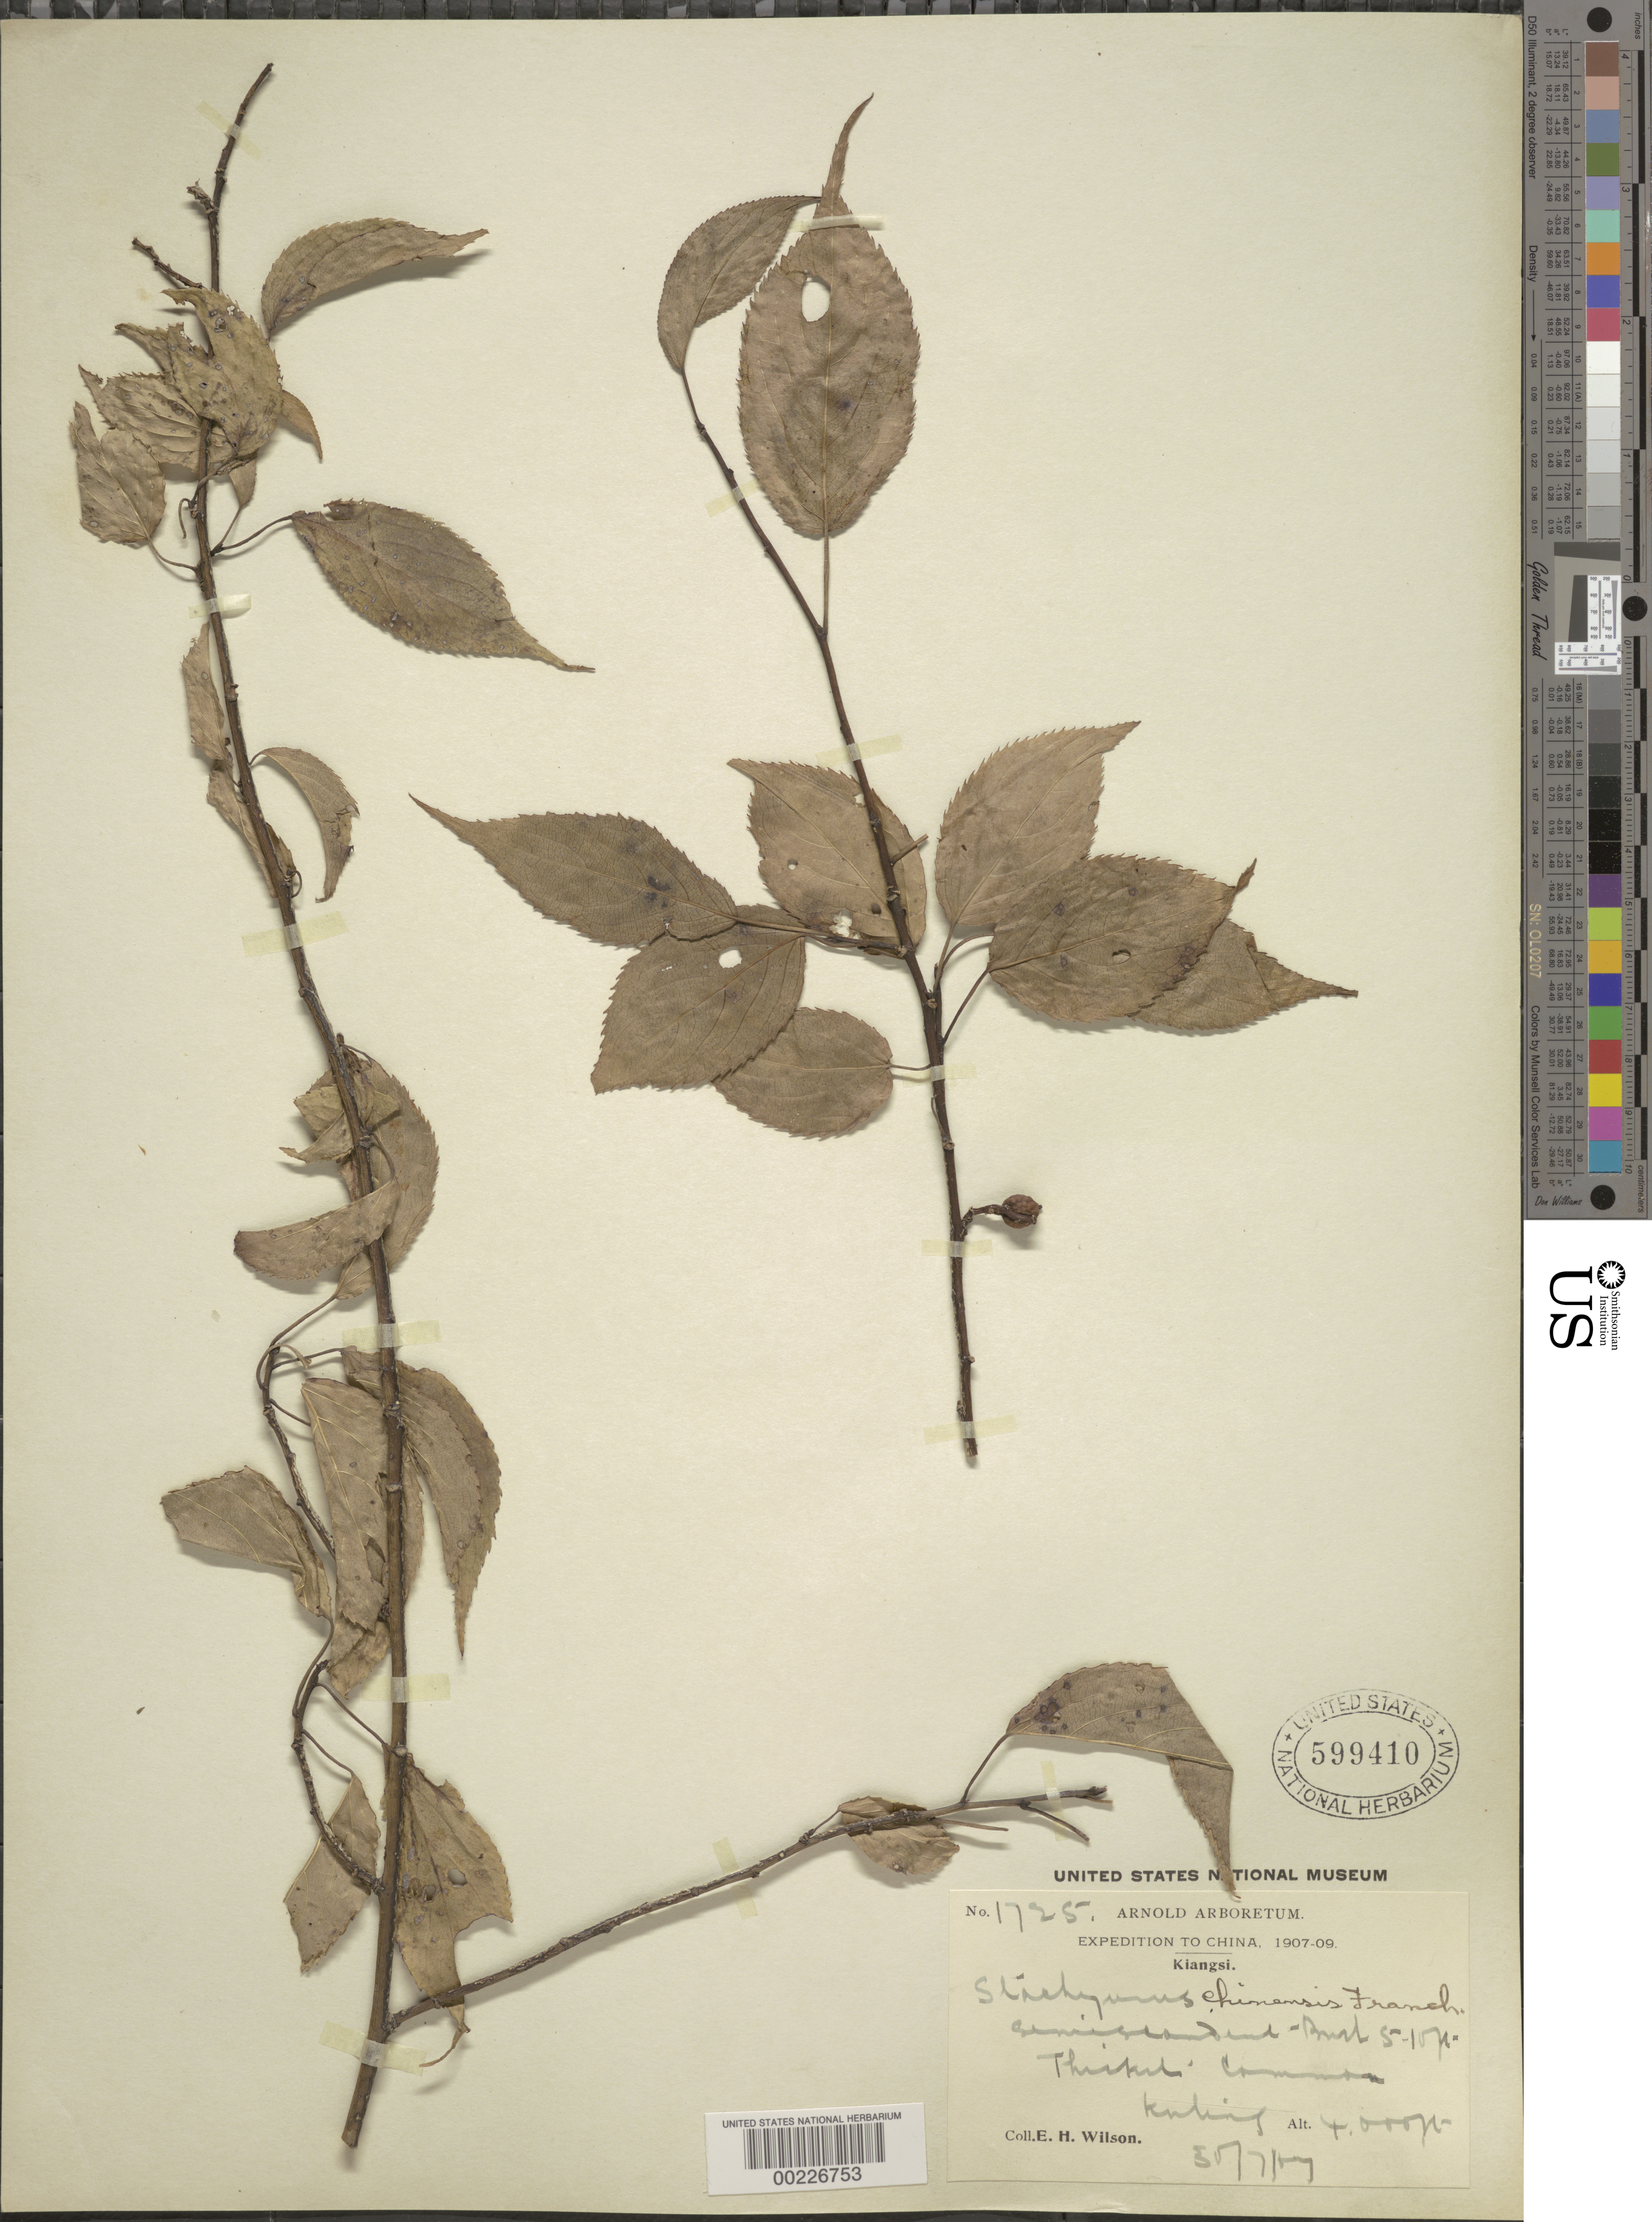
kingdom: Plantae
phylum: Tracheophyta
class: Magnoliopsida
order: Crossosomatales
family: Stachyuraceae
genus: Stachyurus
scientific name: Stachyurus chinensis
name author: Franch.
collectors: E. H. Wilson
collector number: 1725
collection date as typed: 07 May 1907 or 05 Jul 1907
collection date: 1907-05-07 or 1907-07-05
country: China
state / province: Jiangxi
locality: Kinling?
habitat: Thicket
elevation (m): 1219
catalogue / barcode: US 599410